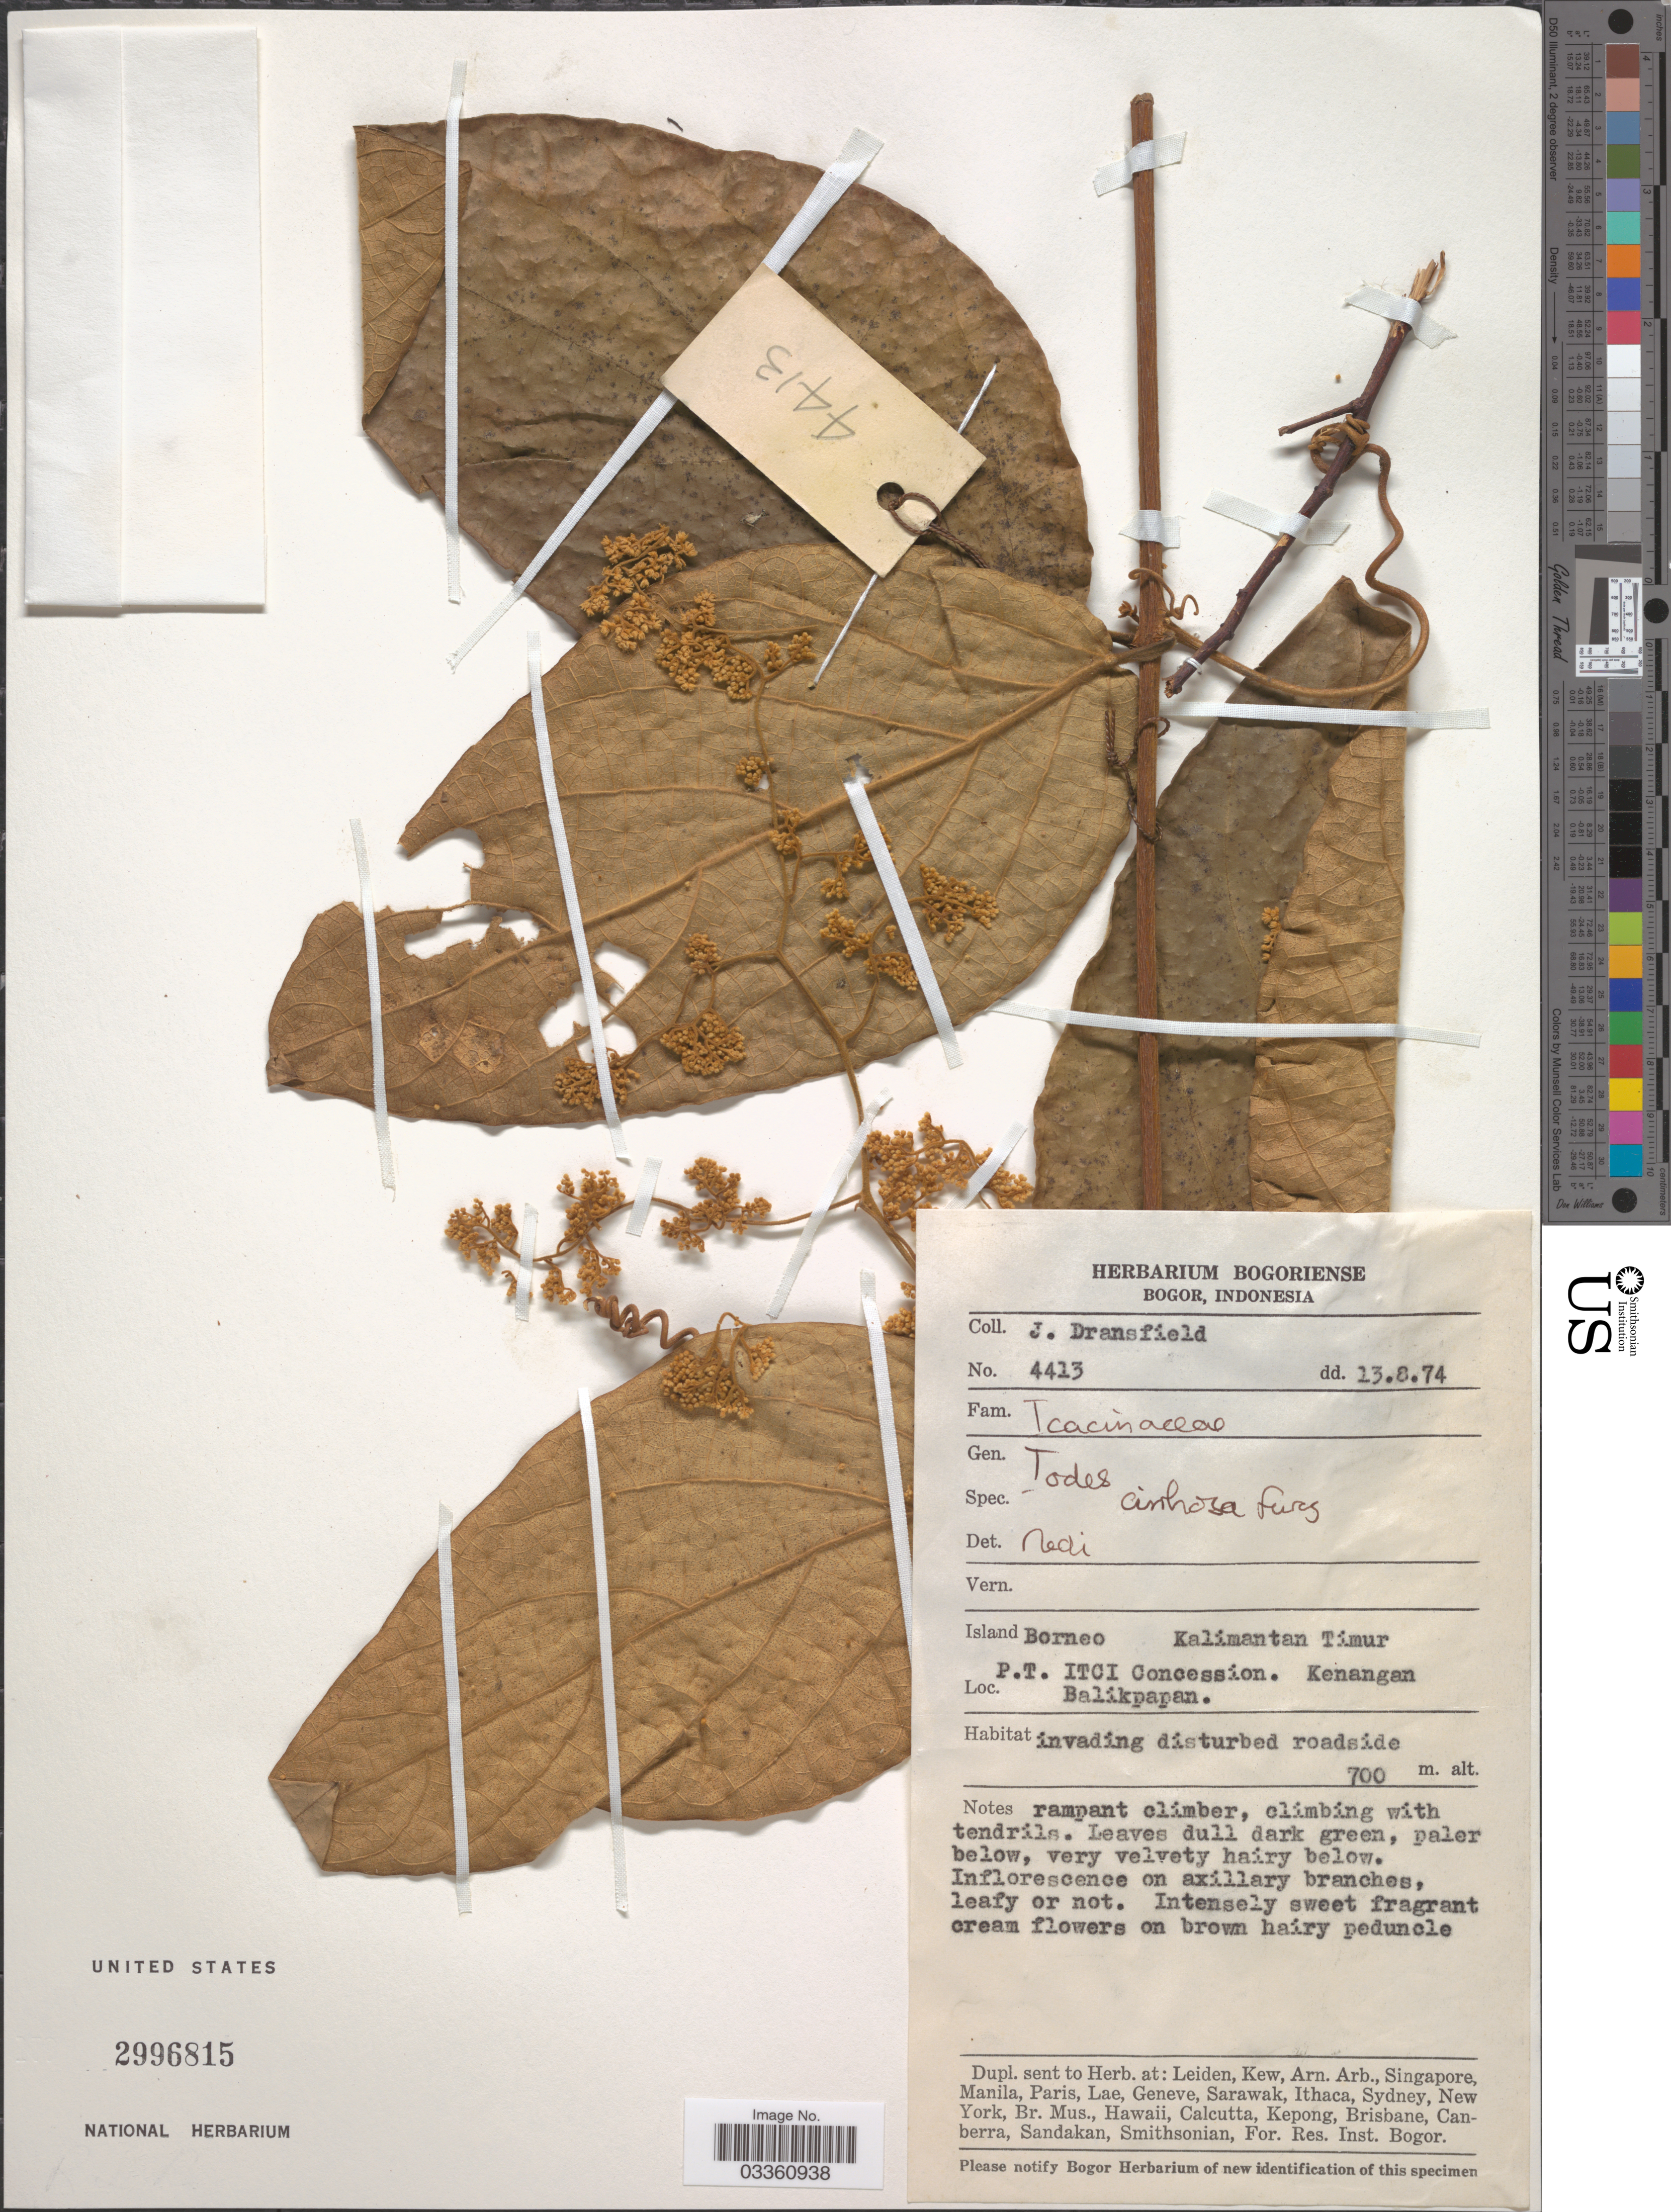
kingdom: Plantae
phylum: Tracheophyta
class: Magnoliopsida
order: Icacinales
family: Icacinaceae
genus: Iodes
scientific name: Iodes cirrhosa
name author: Turcz.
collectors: J. Dransfield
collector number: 4413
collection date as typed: Transcribed d/m/y: 13/8/74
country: Indonesia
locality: Island Borneo Kalimantan Timur P. T. ITCI Concession. Kenangan. Balikpapan.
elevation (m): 700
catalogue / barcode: US 2996815